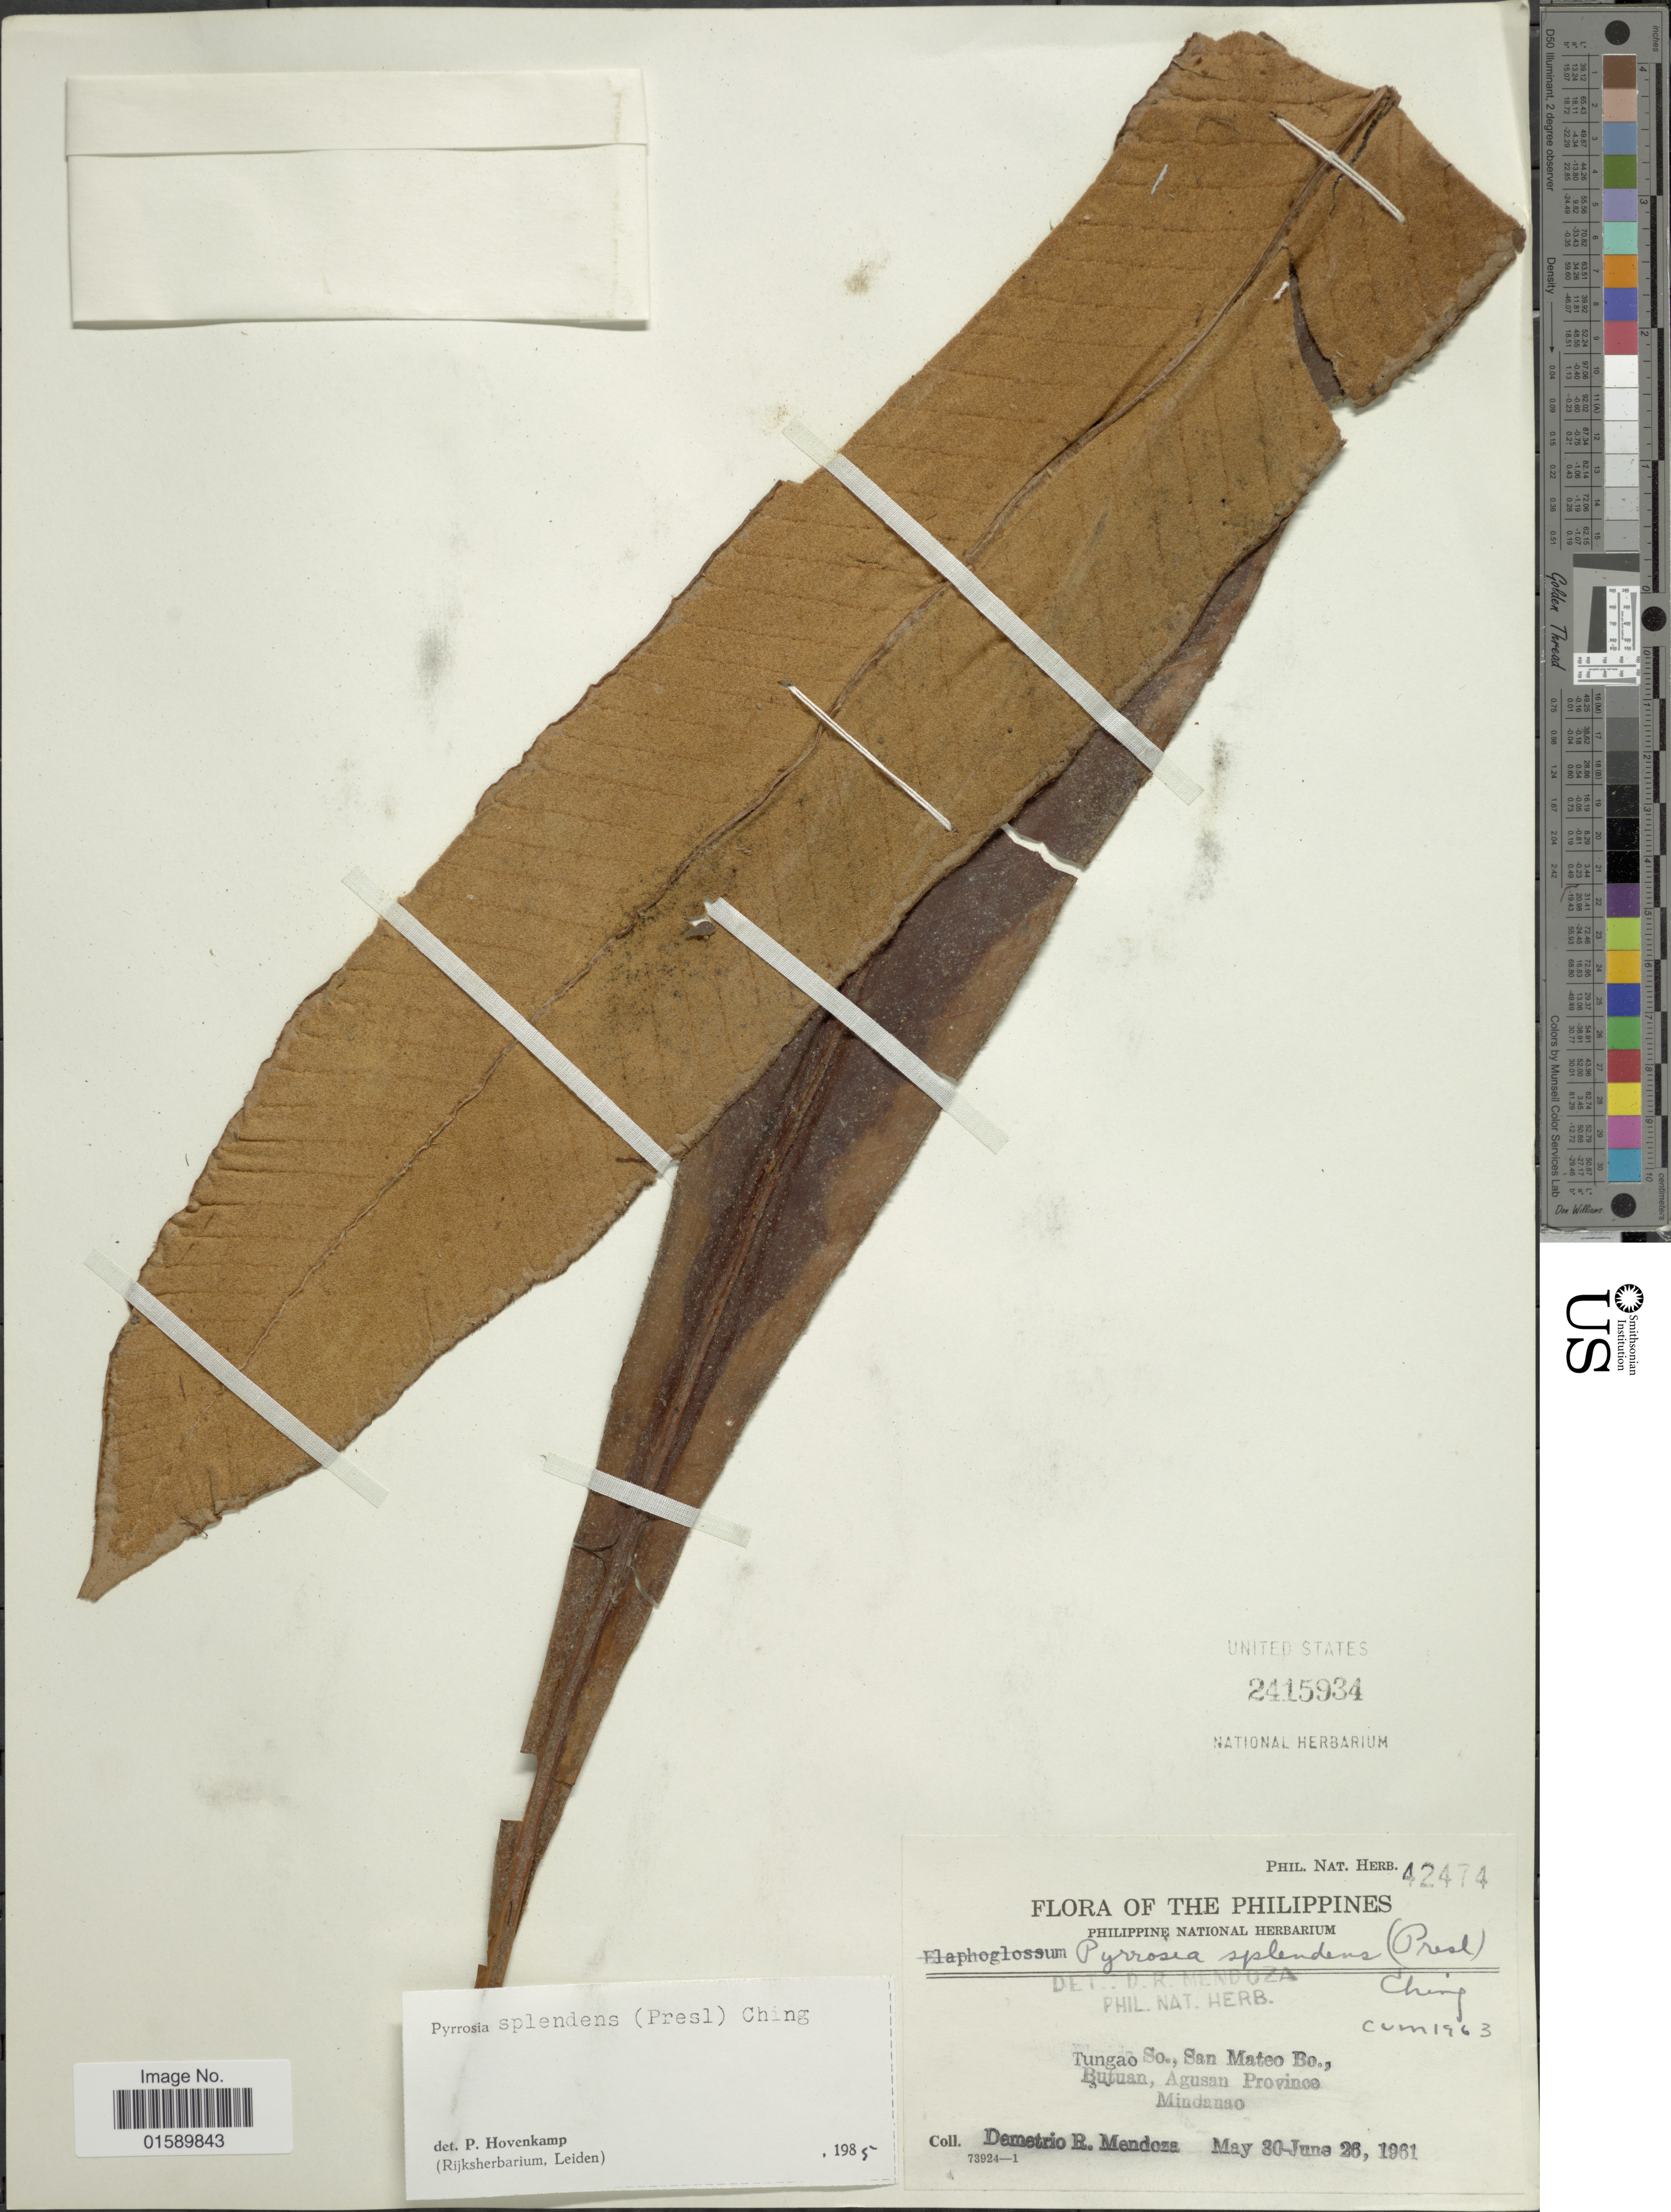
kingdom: Plantae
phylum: Tracheophyta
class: Polypodiopsida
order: Polypodiales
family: Polypodiaceae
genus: Pyrrosia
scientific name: Pyrrosia splendens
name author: (C. Presl) Ching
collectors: D. Mendoza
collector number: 42474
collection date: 1961-05-30/1961-06-26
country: Philippines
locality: Tungao So., San Mate Bo., Butuan, Agusan Province. Mindanao.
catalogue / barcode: US 2415934